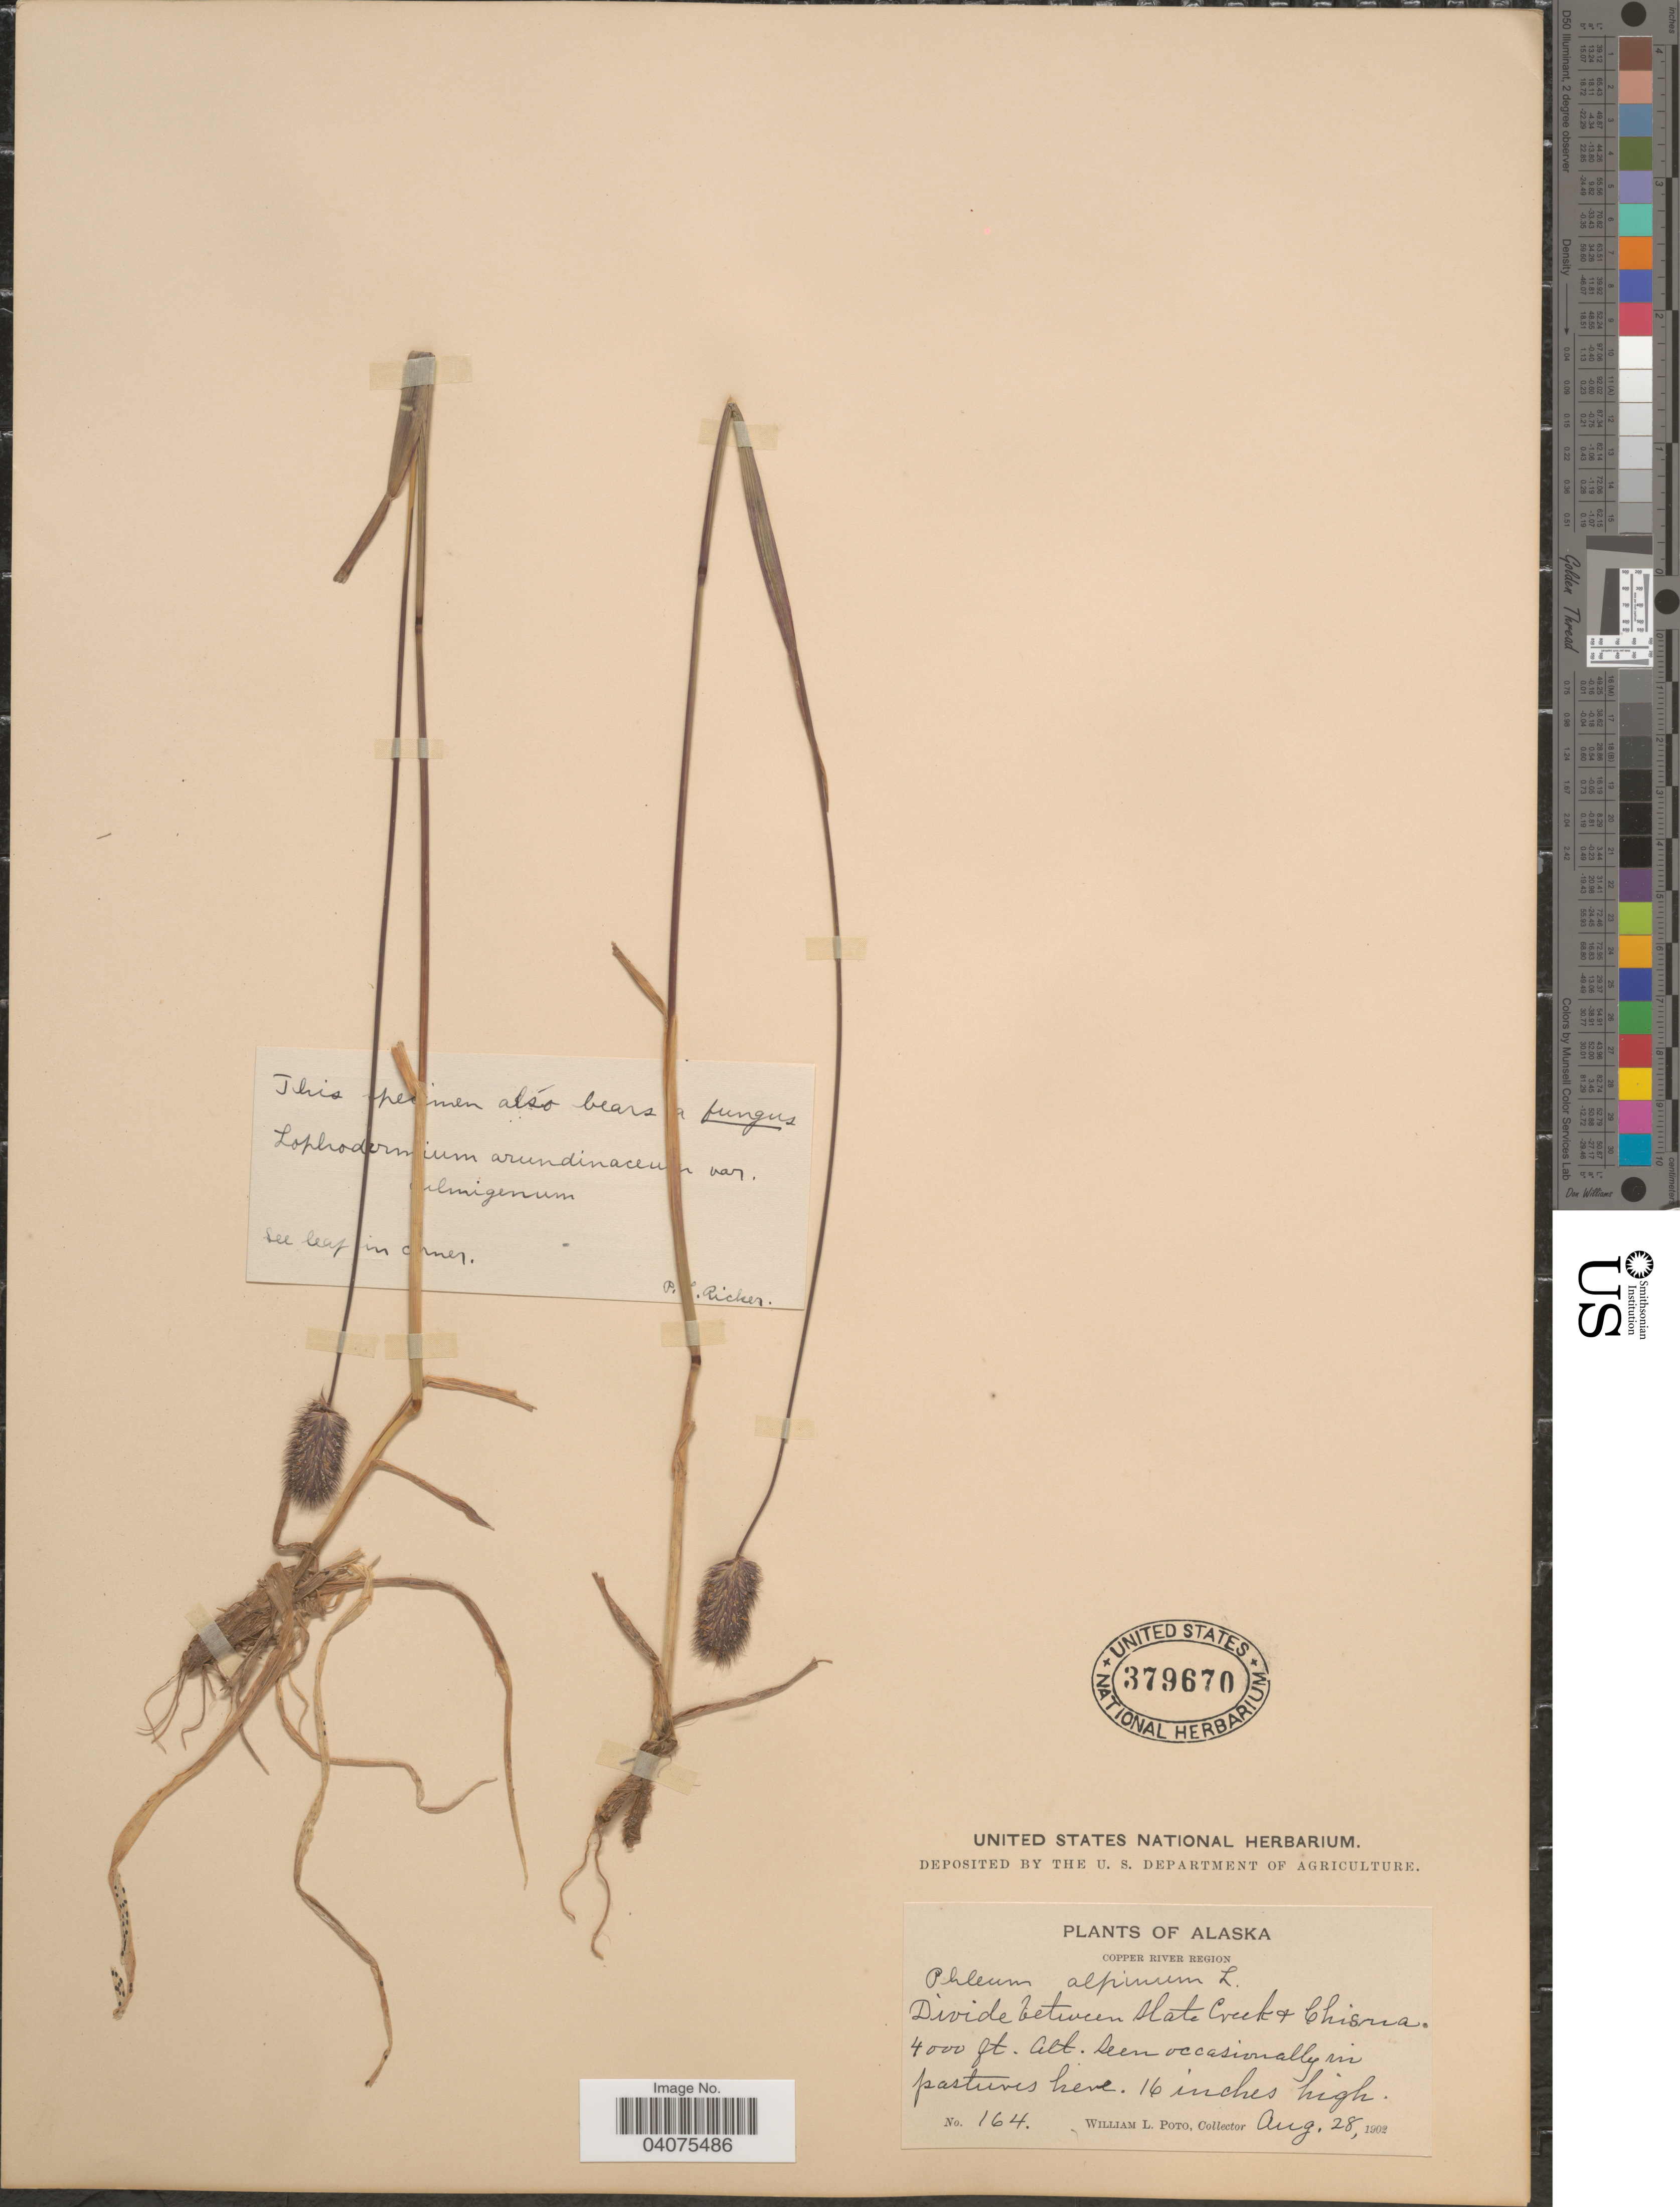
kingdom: Plantae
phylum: Tracheophyta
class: Liliopsida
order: Poales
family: Poaceae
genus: Phleum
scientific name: Phleum alpinum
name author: L.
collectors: W. Poto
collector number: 164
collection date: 1902-08-28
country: United States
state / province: Alaska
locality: Copper River Region. Divide between Slate Creek + Chisna.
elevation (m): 1219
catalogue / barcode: US 379670